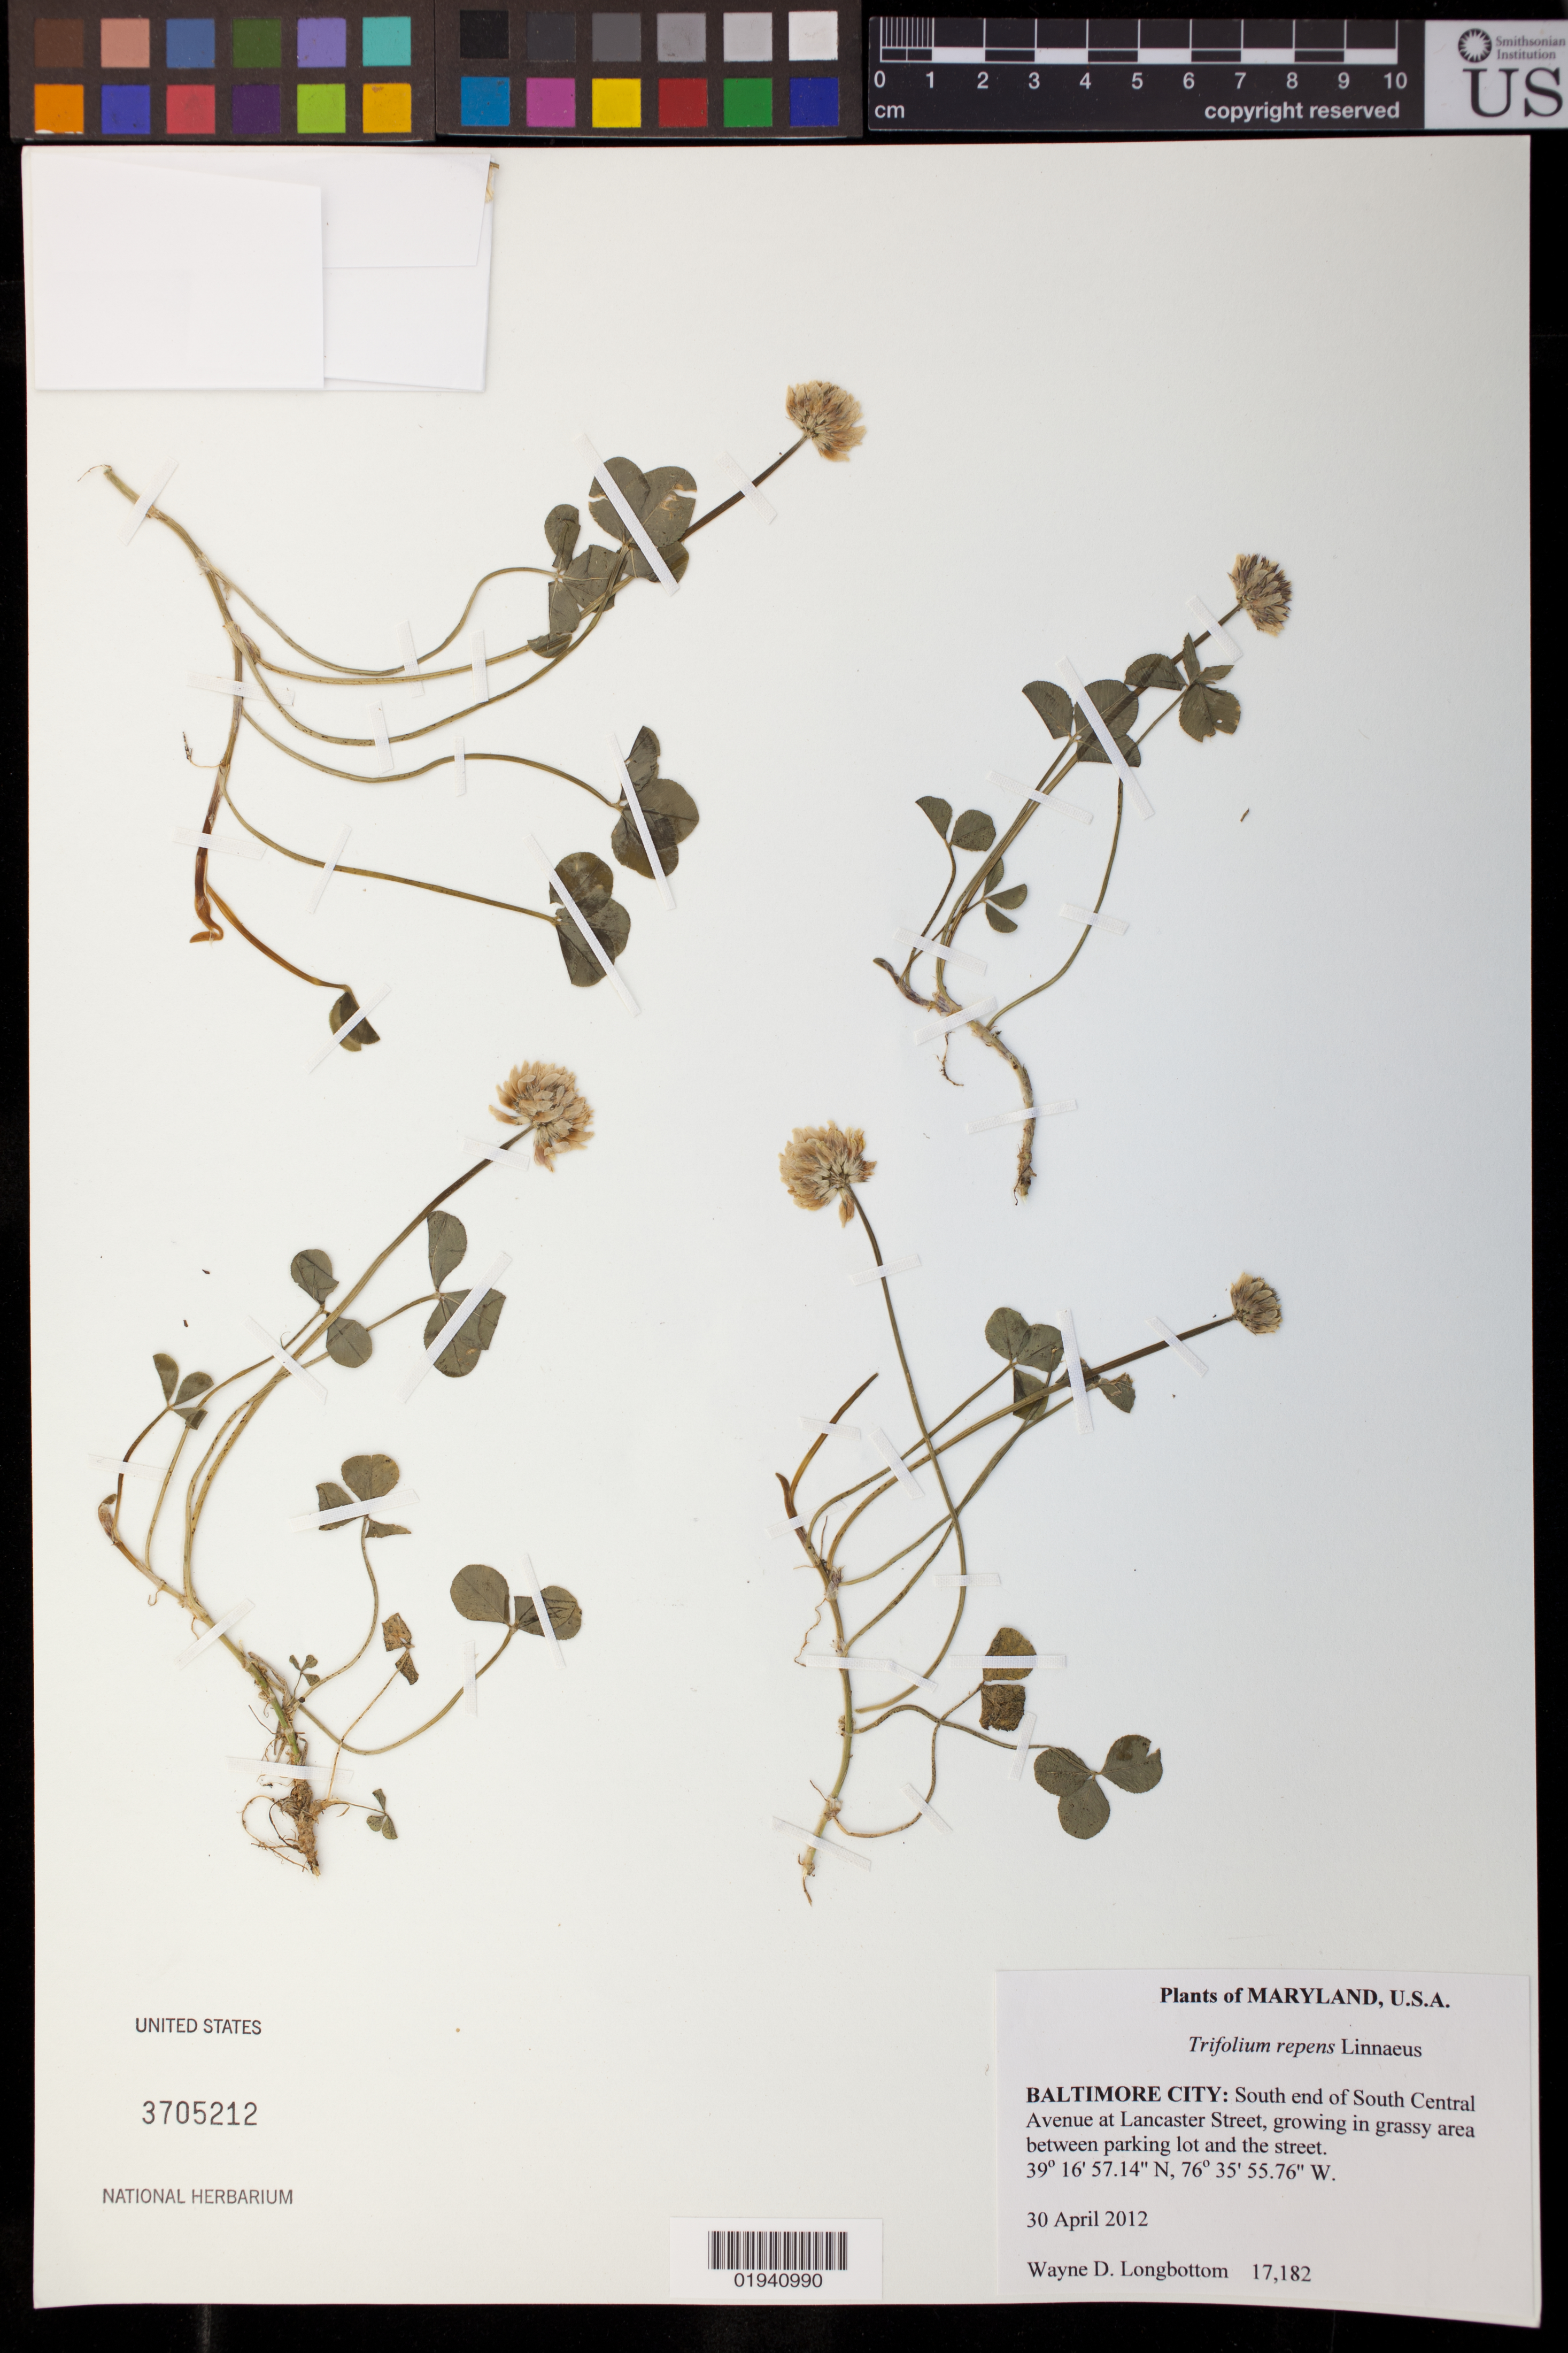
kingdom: Plantae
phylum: Tracheophyta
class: Magnoliopsida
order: Fabales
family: Fabaceae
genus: Trifolium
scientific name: Trifolium repens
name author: L.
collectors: W. D. Longbottom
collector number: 17182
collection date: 2012-04-30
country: United States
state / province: Maryland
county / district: City of Baltimore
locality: South end of South Central Avenue at Lancaster Street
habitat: growing in grassy area between parking lot and the street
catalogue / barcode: US 3705212